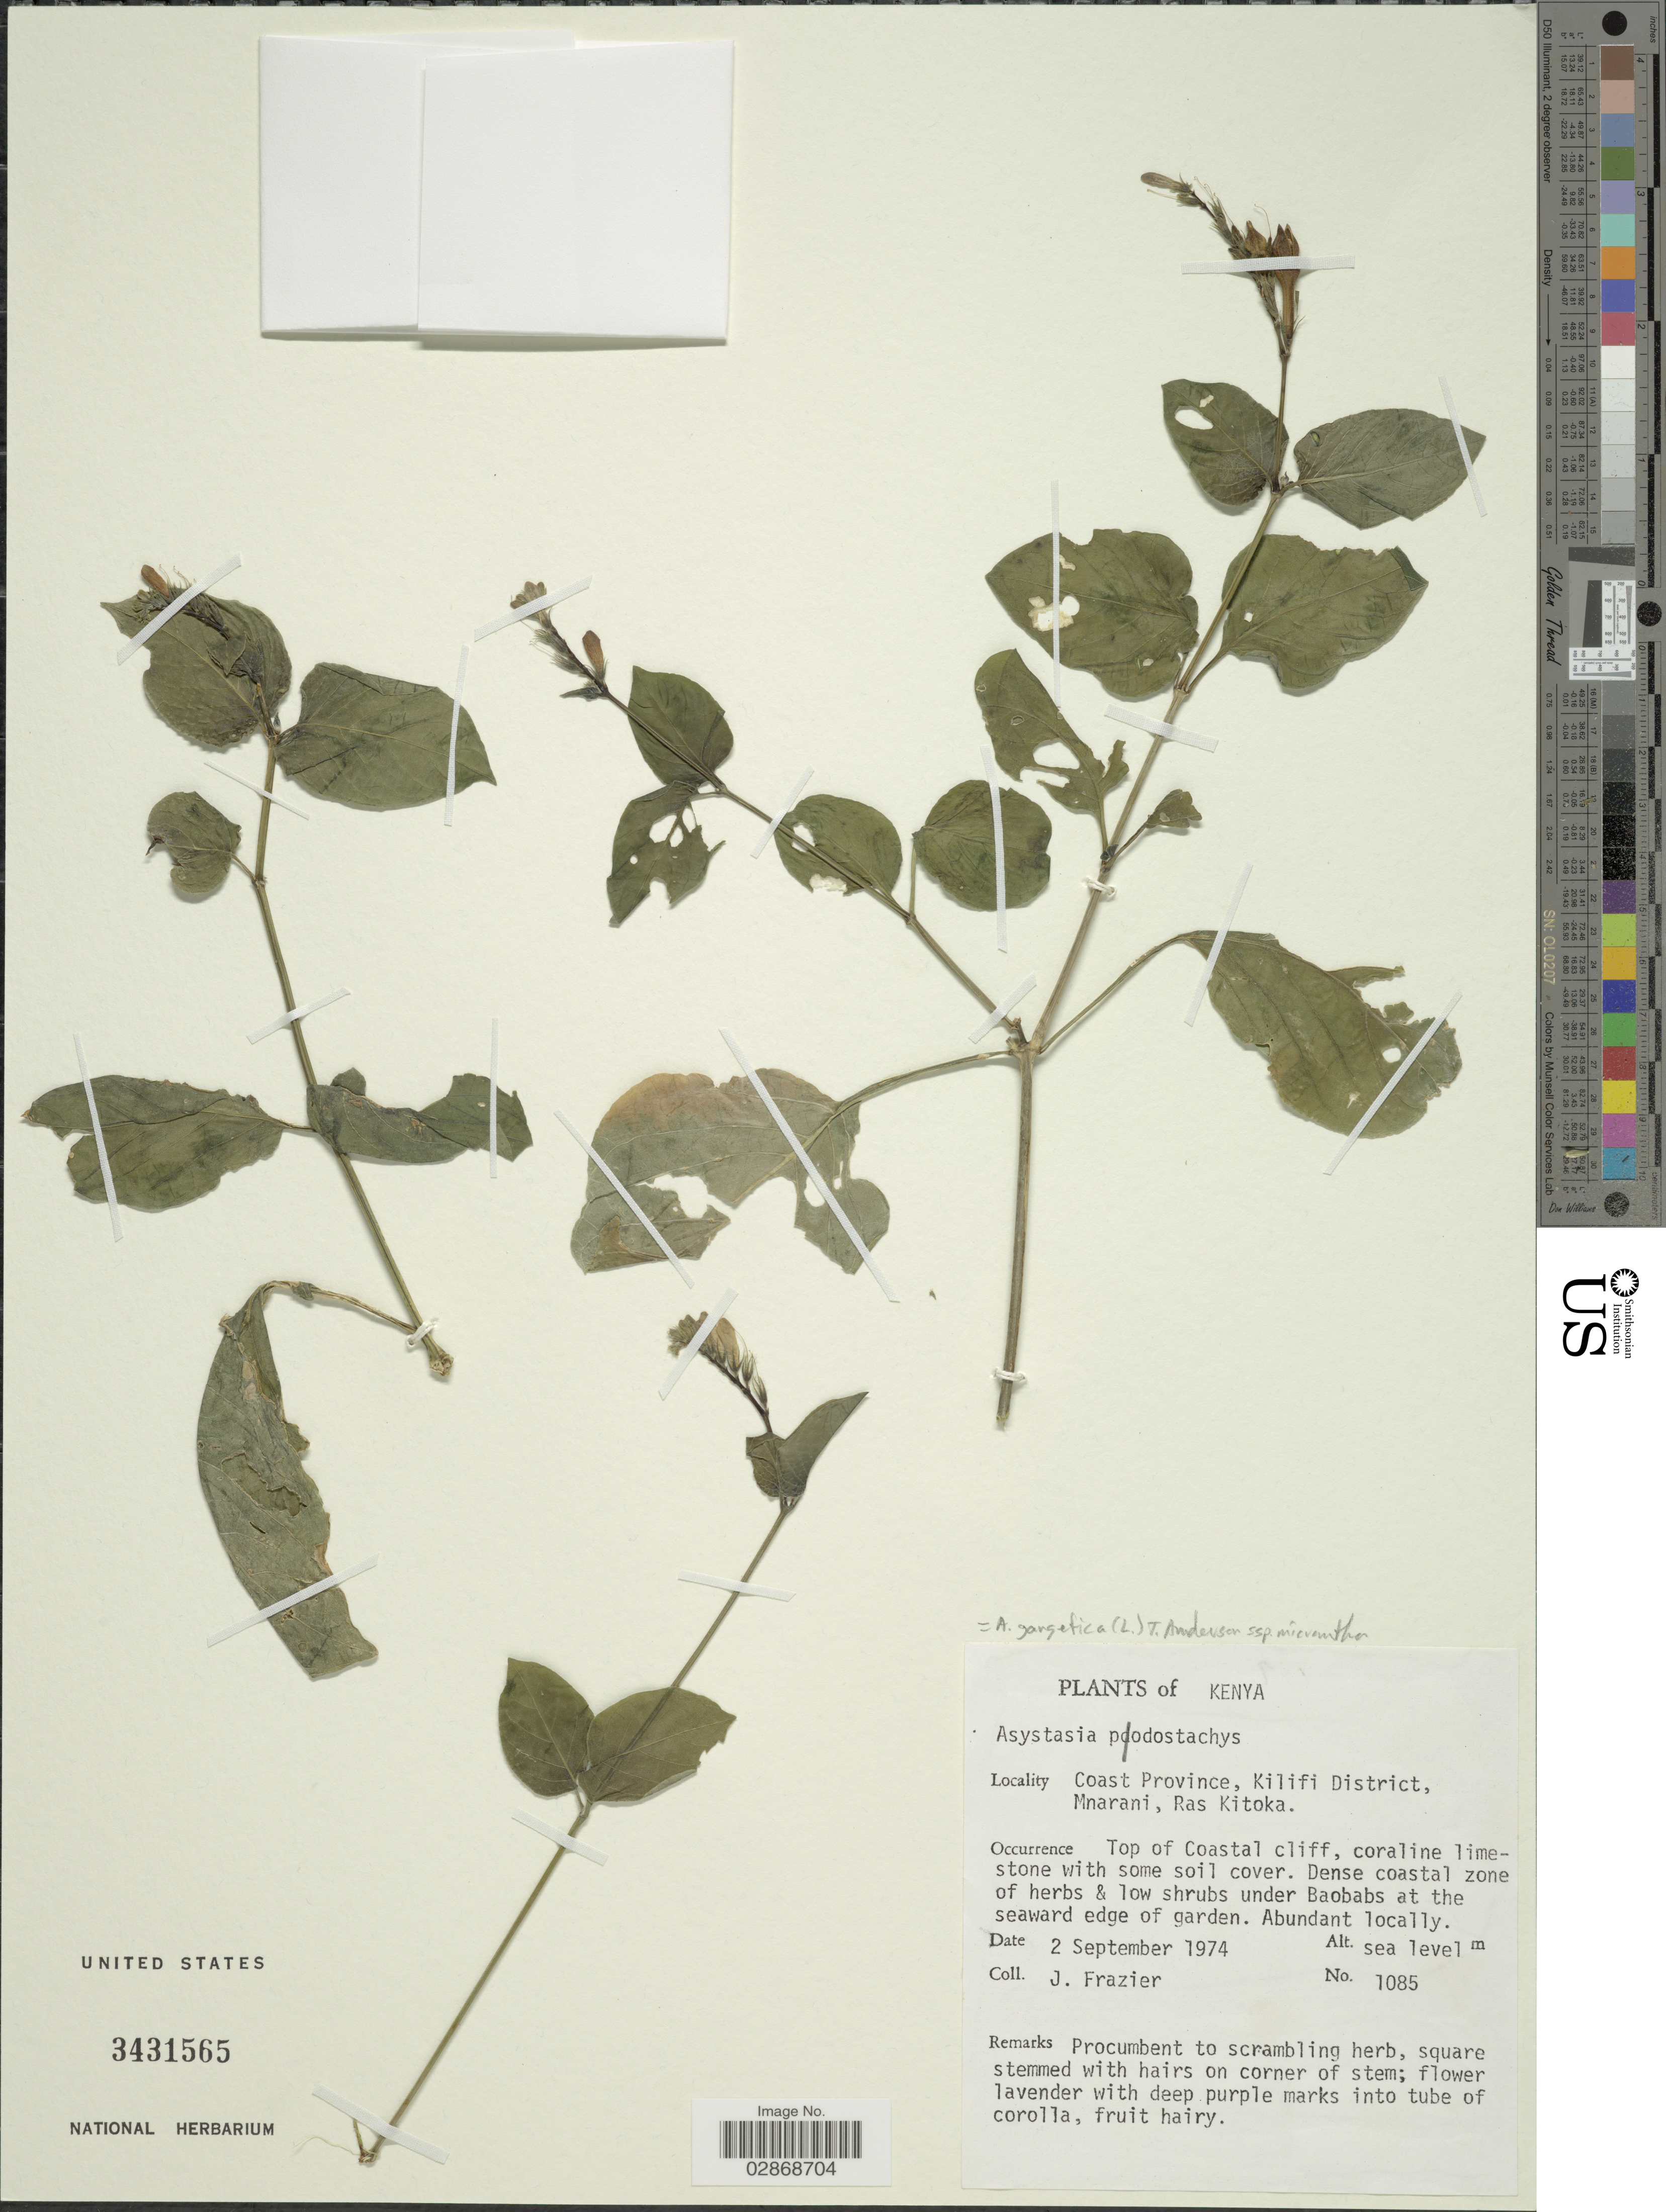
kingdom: Plantae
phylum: Tracheophyta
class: Magnoliopsida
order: Lamiales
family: Acanthaceae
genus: Asystasia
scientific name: Asystasia gangetica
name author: (L.) T. Anderson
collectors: J. Frazier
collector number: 1085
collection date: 1974-09-02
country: Kenya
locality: Kilifi District, Mnarani, Ras Kitoka.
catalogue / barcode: US 3431565